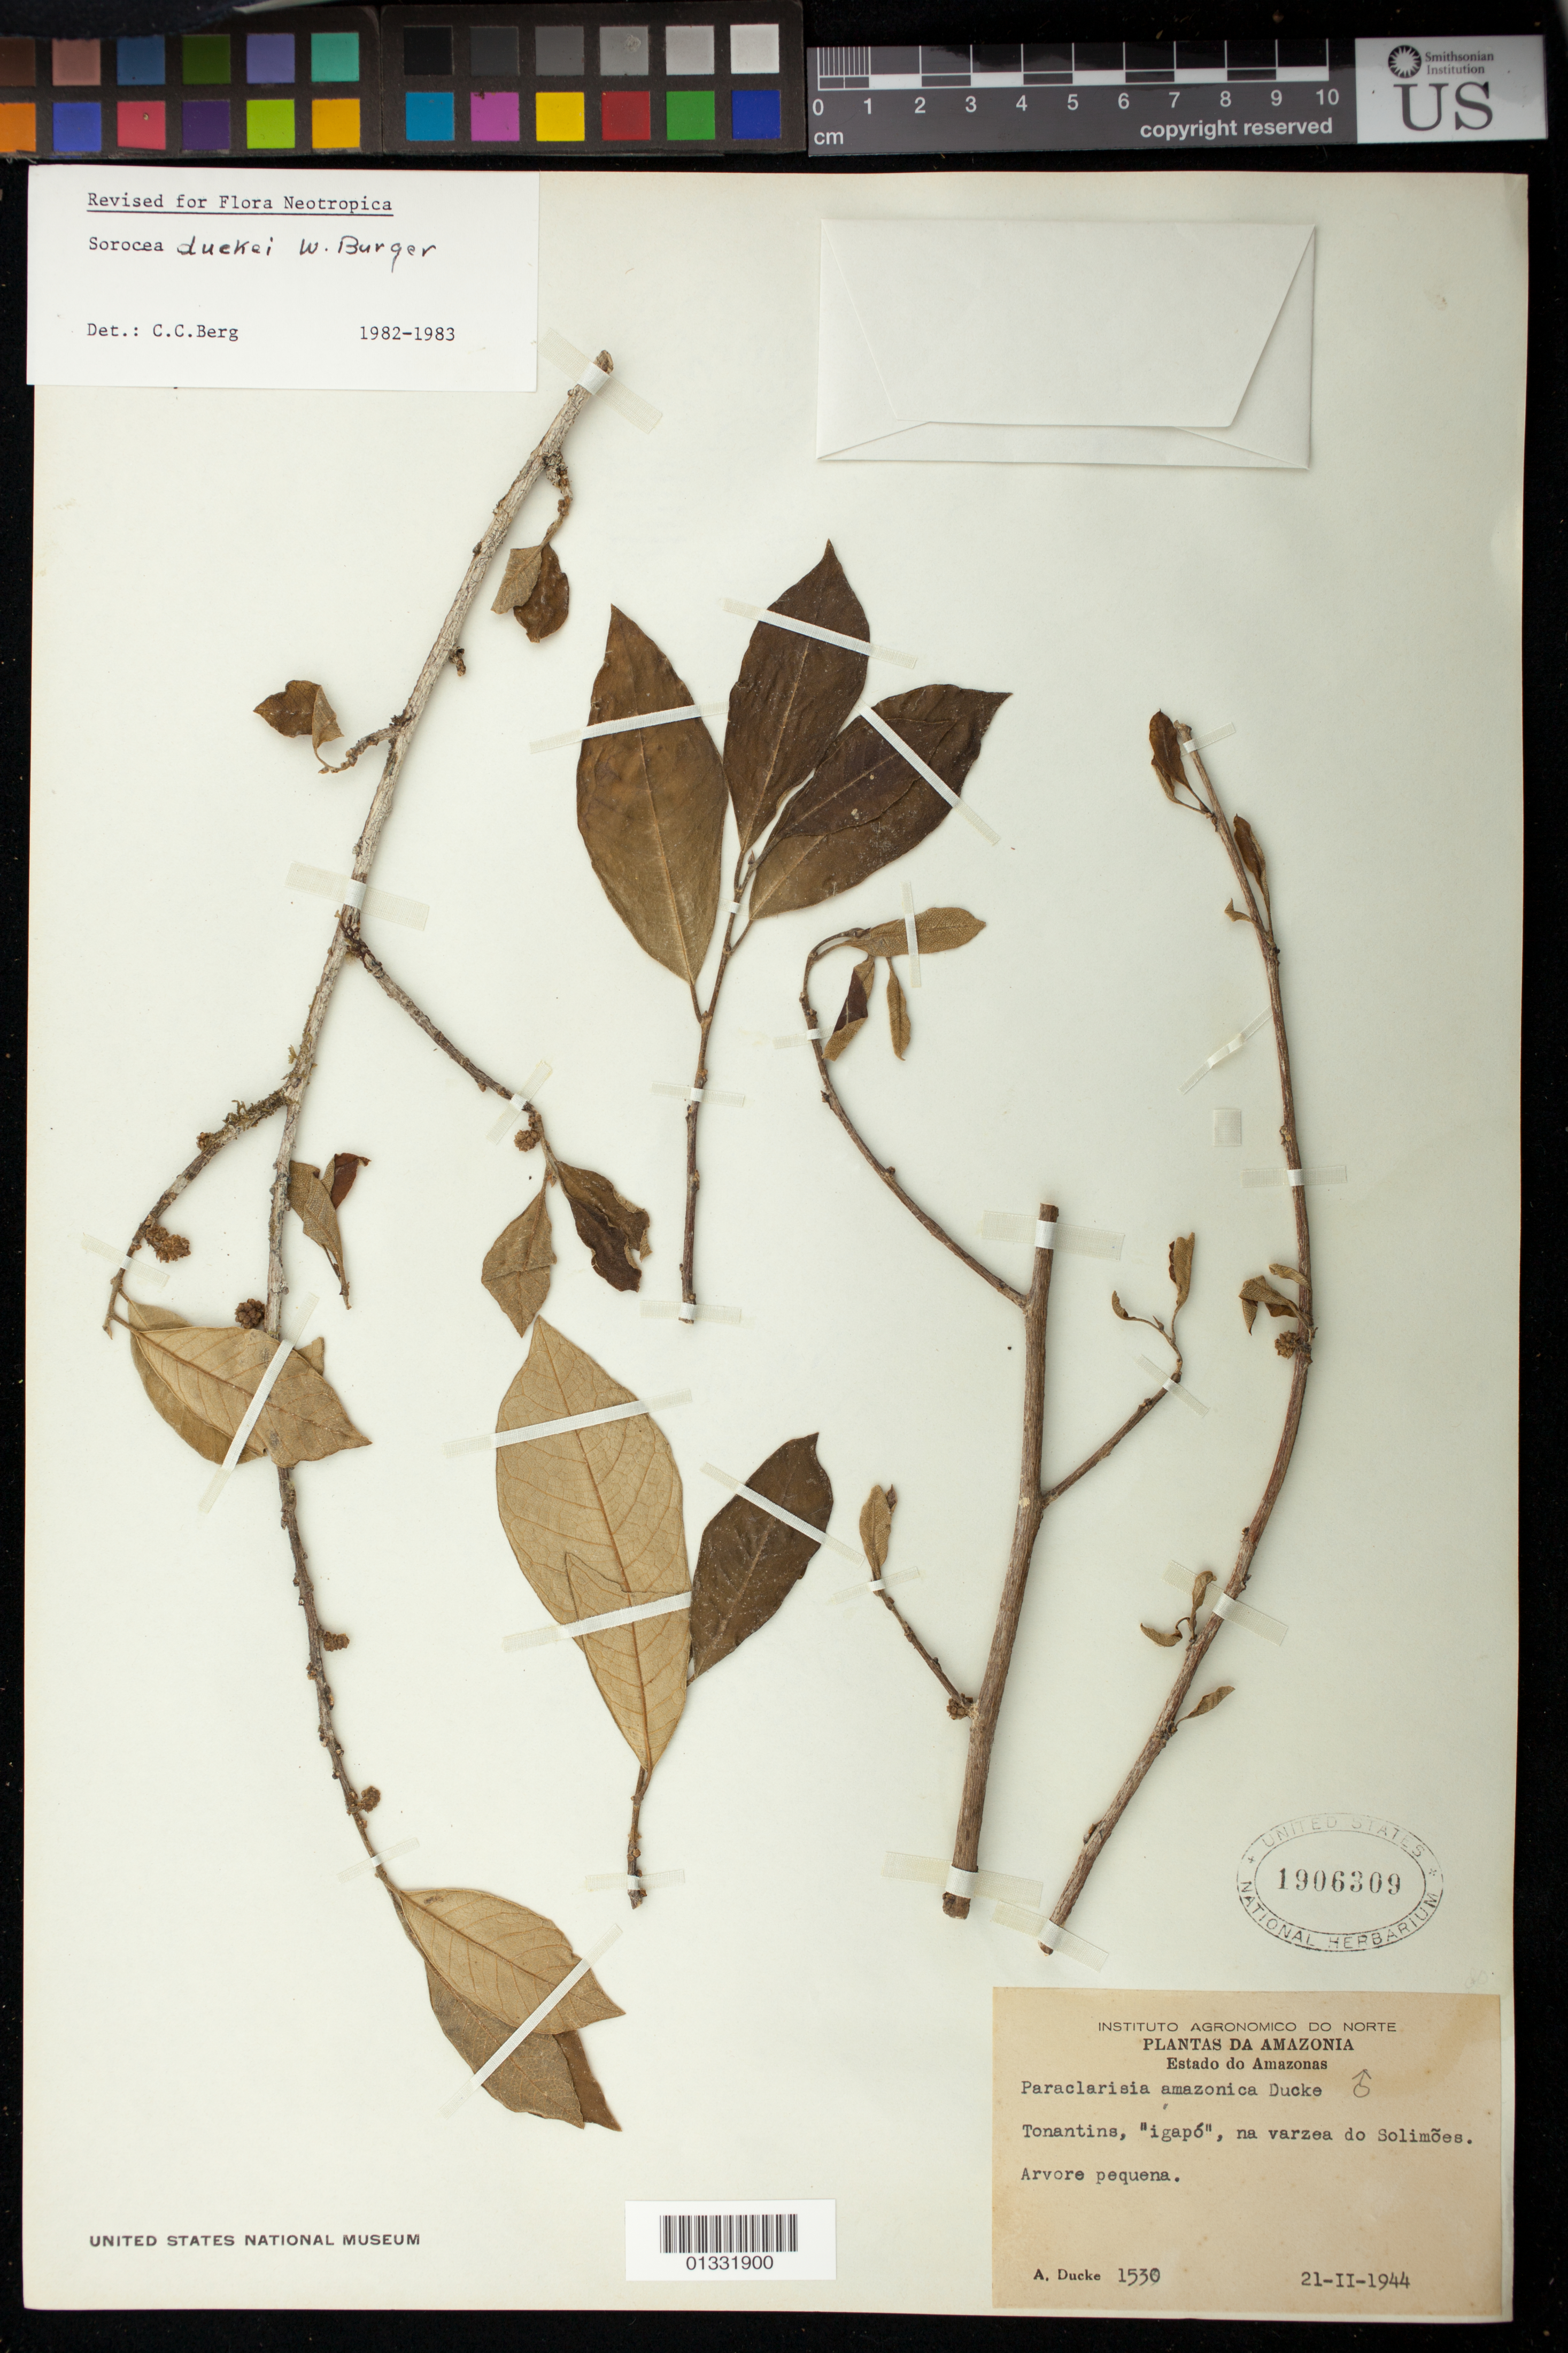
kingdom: Plantae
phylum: Tracheophyta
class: Magnoliopsida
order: Rosales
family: Moraceae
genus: Sorocea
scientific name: Sorocea duckei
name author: W.C. Burger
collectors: A. Ducke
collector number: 1530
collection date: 1944-02-21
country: Brazil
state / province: Amazonas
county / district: Tonantins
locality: Tonantins, igapó, na varzea do Solimões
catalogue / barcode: US 1906309